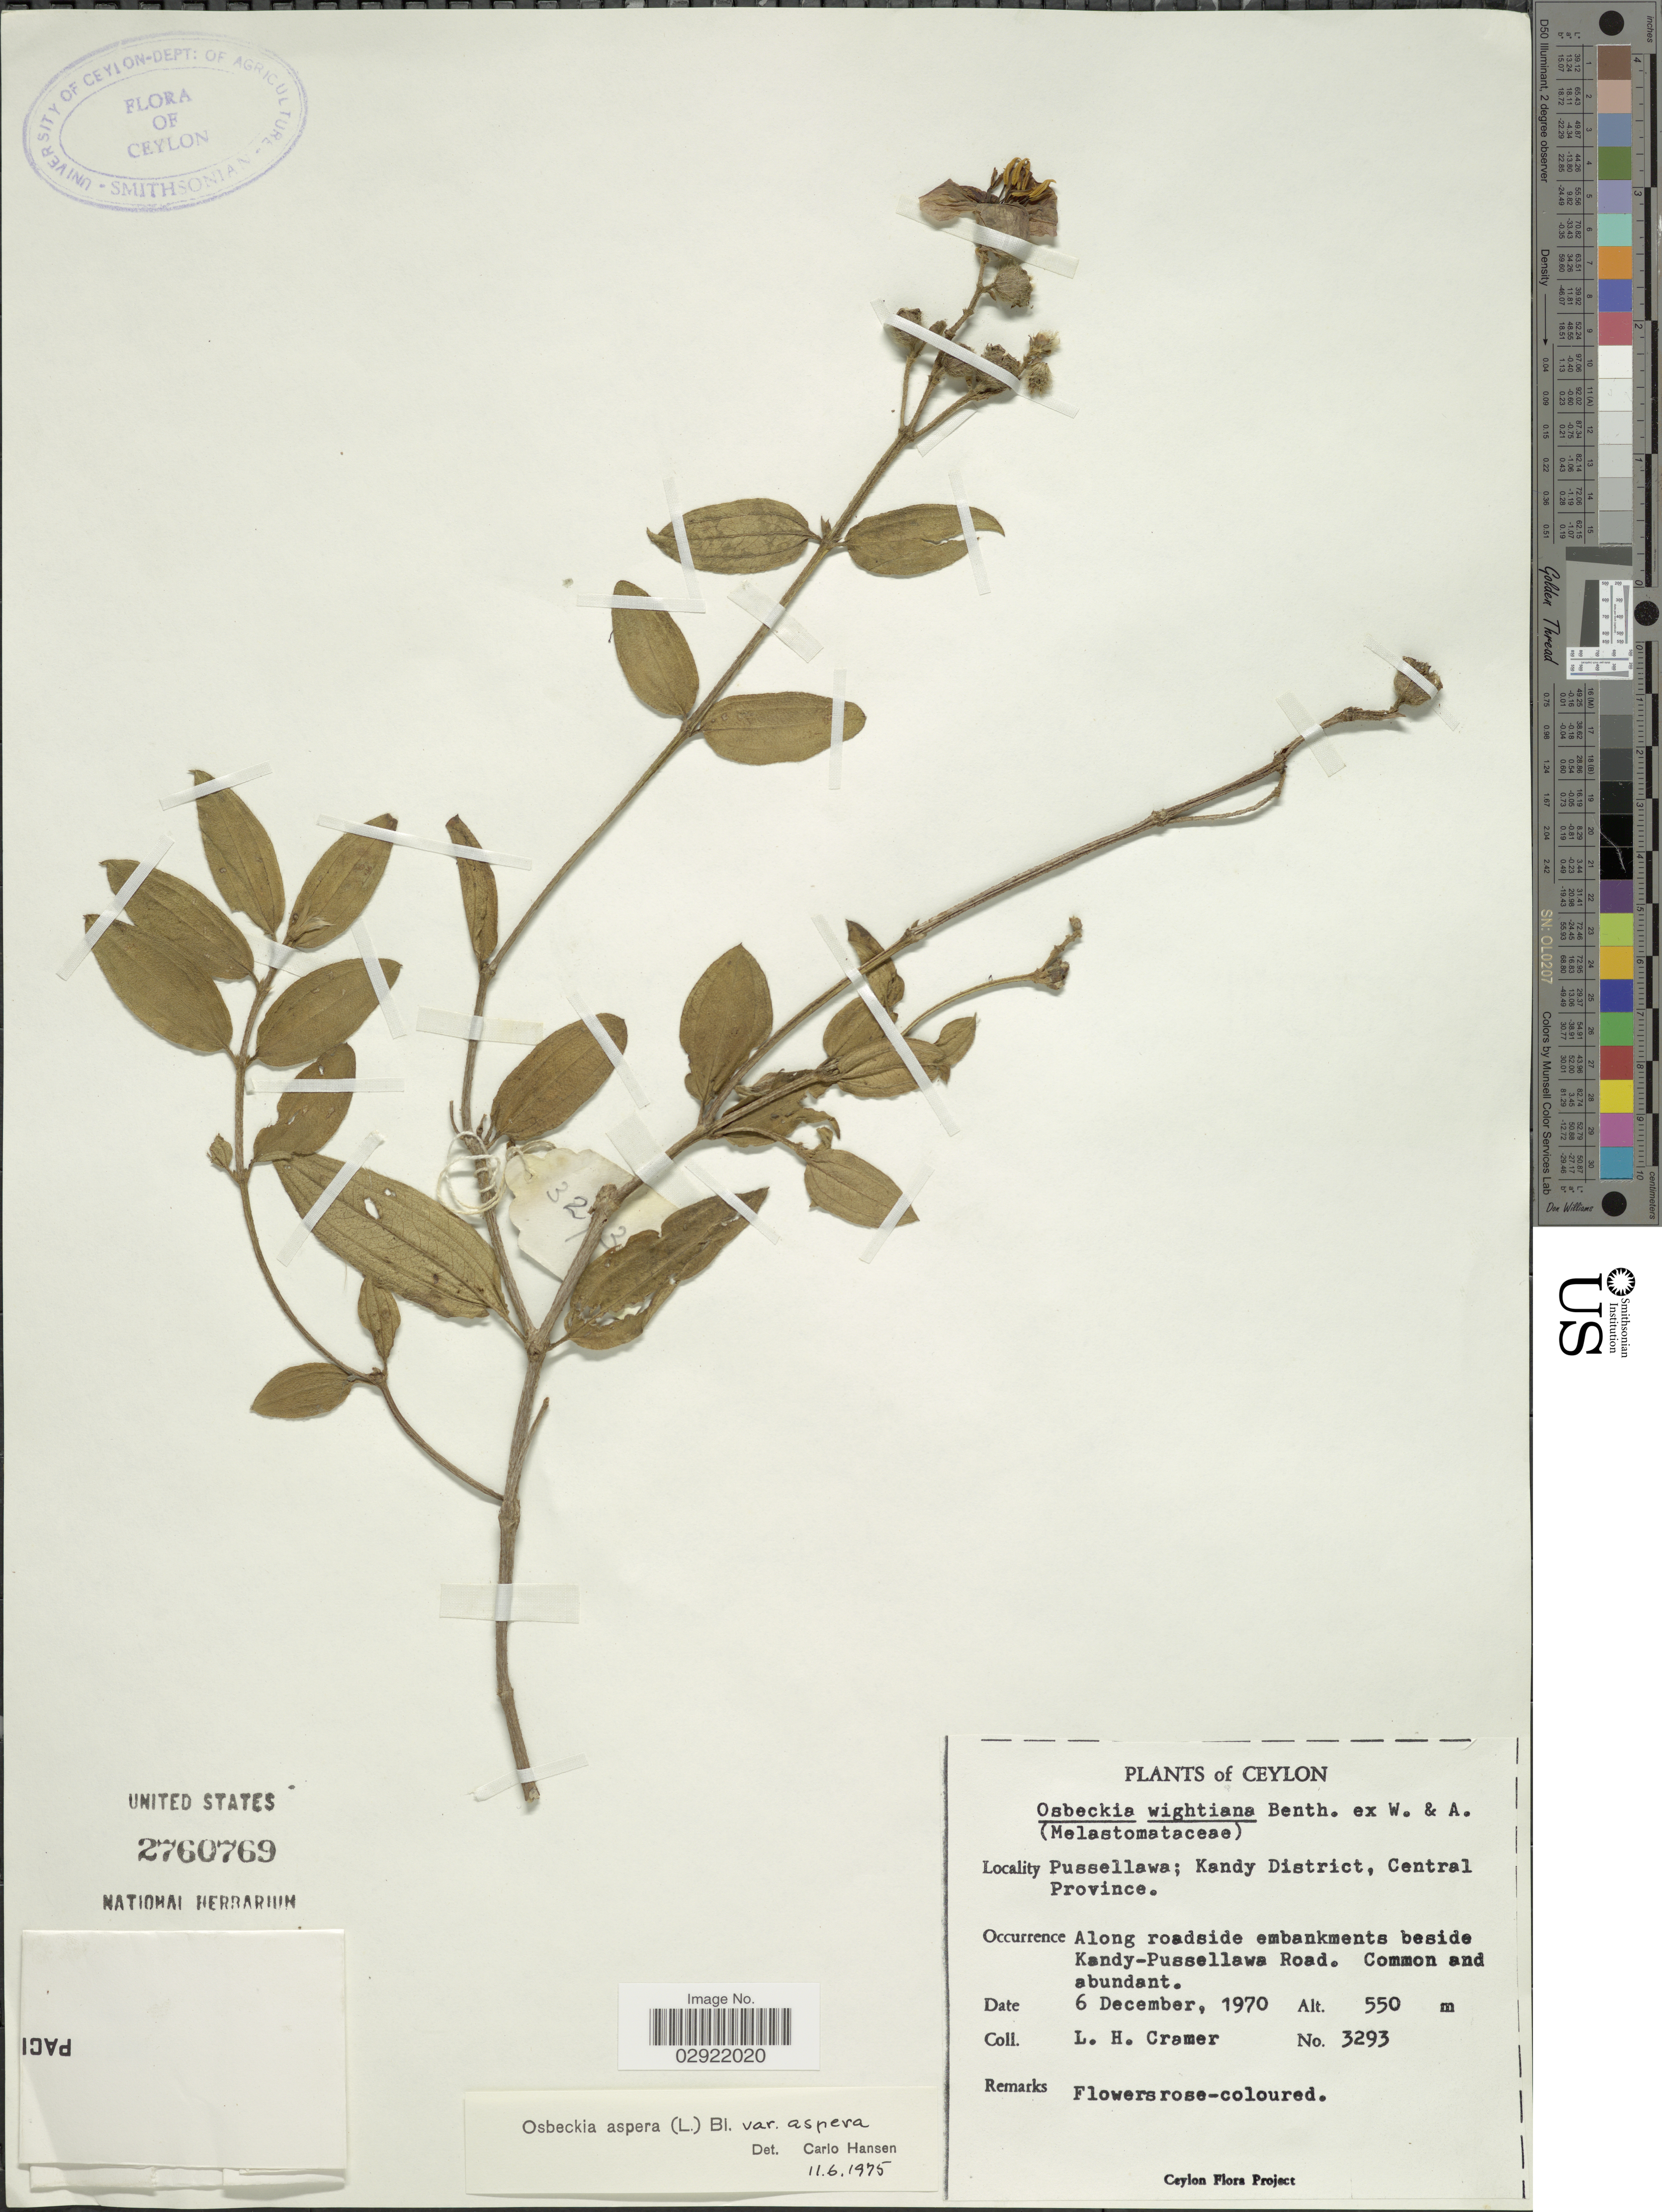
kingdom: Plantae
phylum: Tracheophyta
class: Magnoliopsida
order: Myrtales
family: Melastomataceae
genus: Osbeckia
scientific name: Osbeckia aspera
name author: Blume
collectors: L. H. Cramer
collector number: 3293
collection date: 1970-12-06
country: Sri Lanka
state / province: Central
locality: Ceylon. Pussellawa; Kandy District. Along roadside embankments beside Kandy-Pussellawa Road.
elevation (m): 550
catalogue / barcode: US 2760769